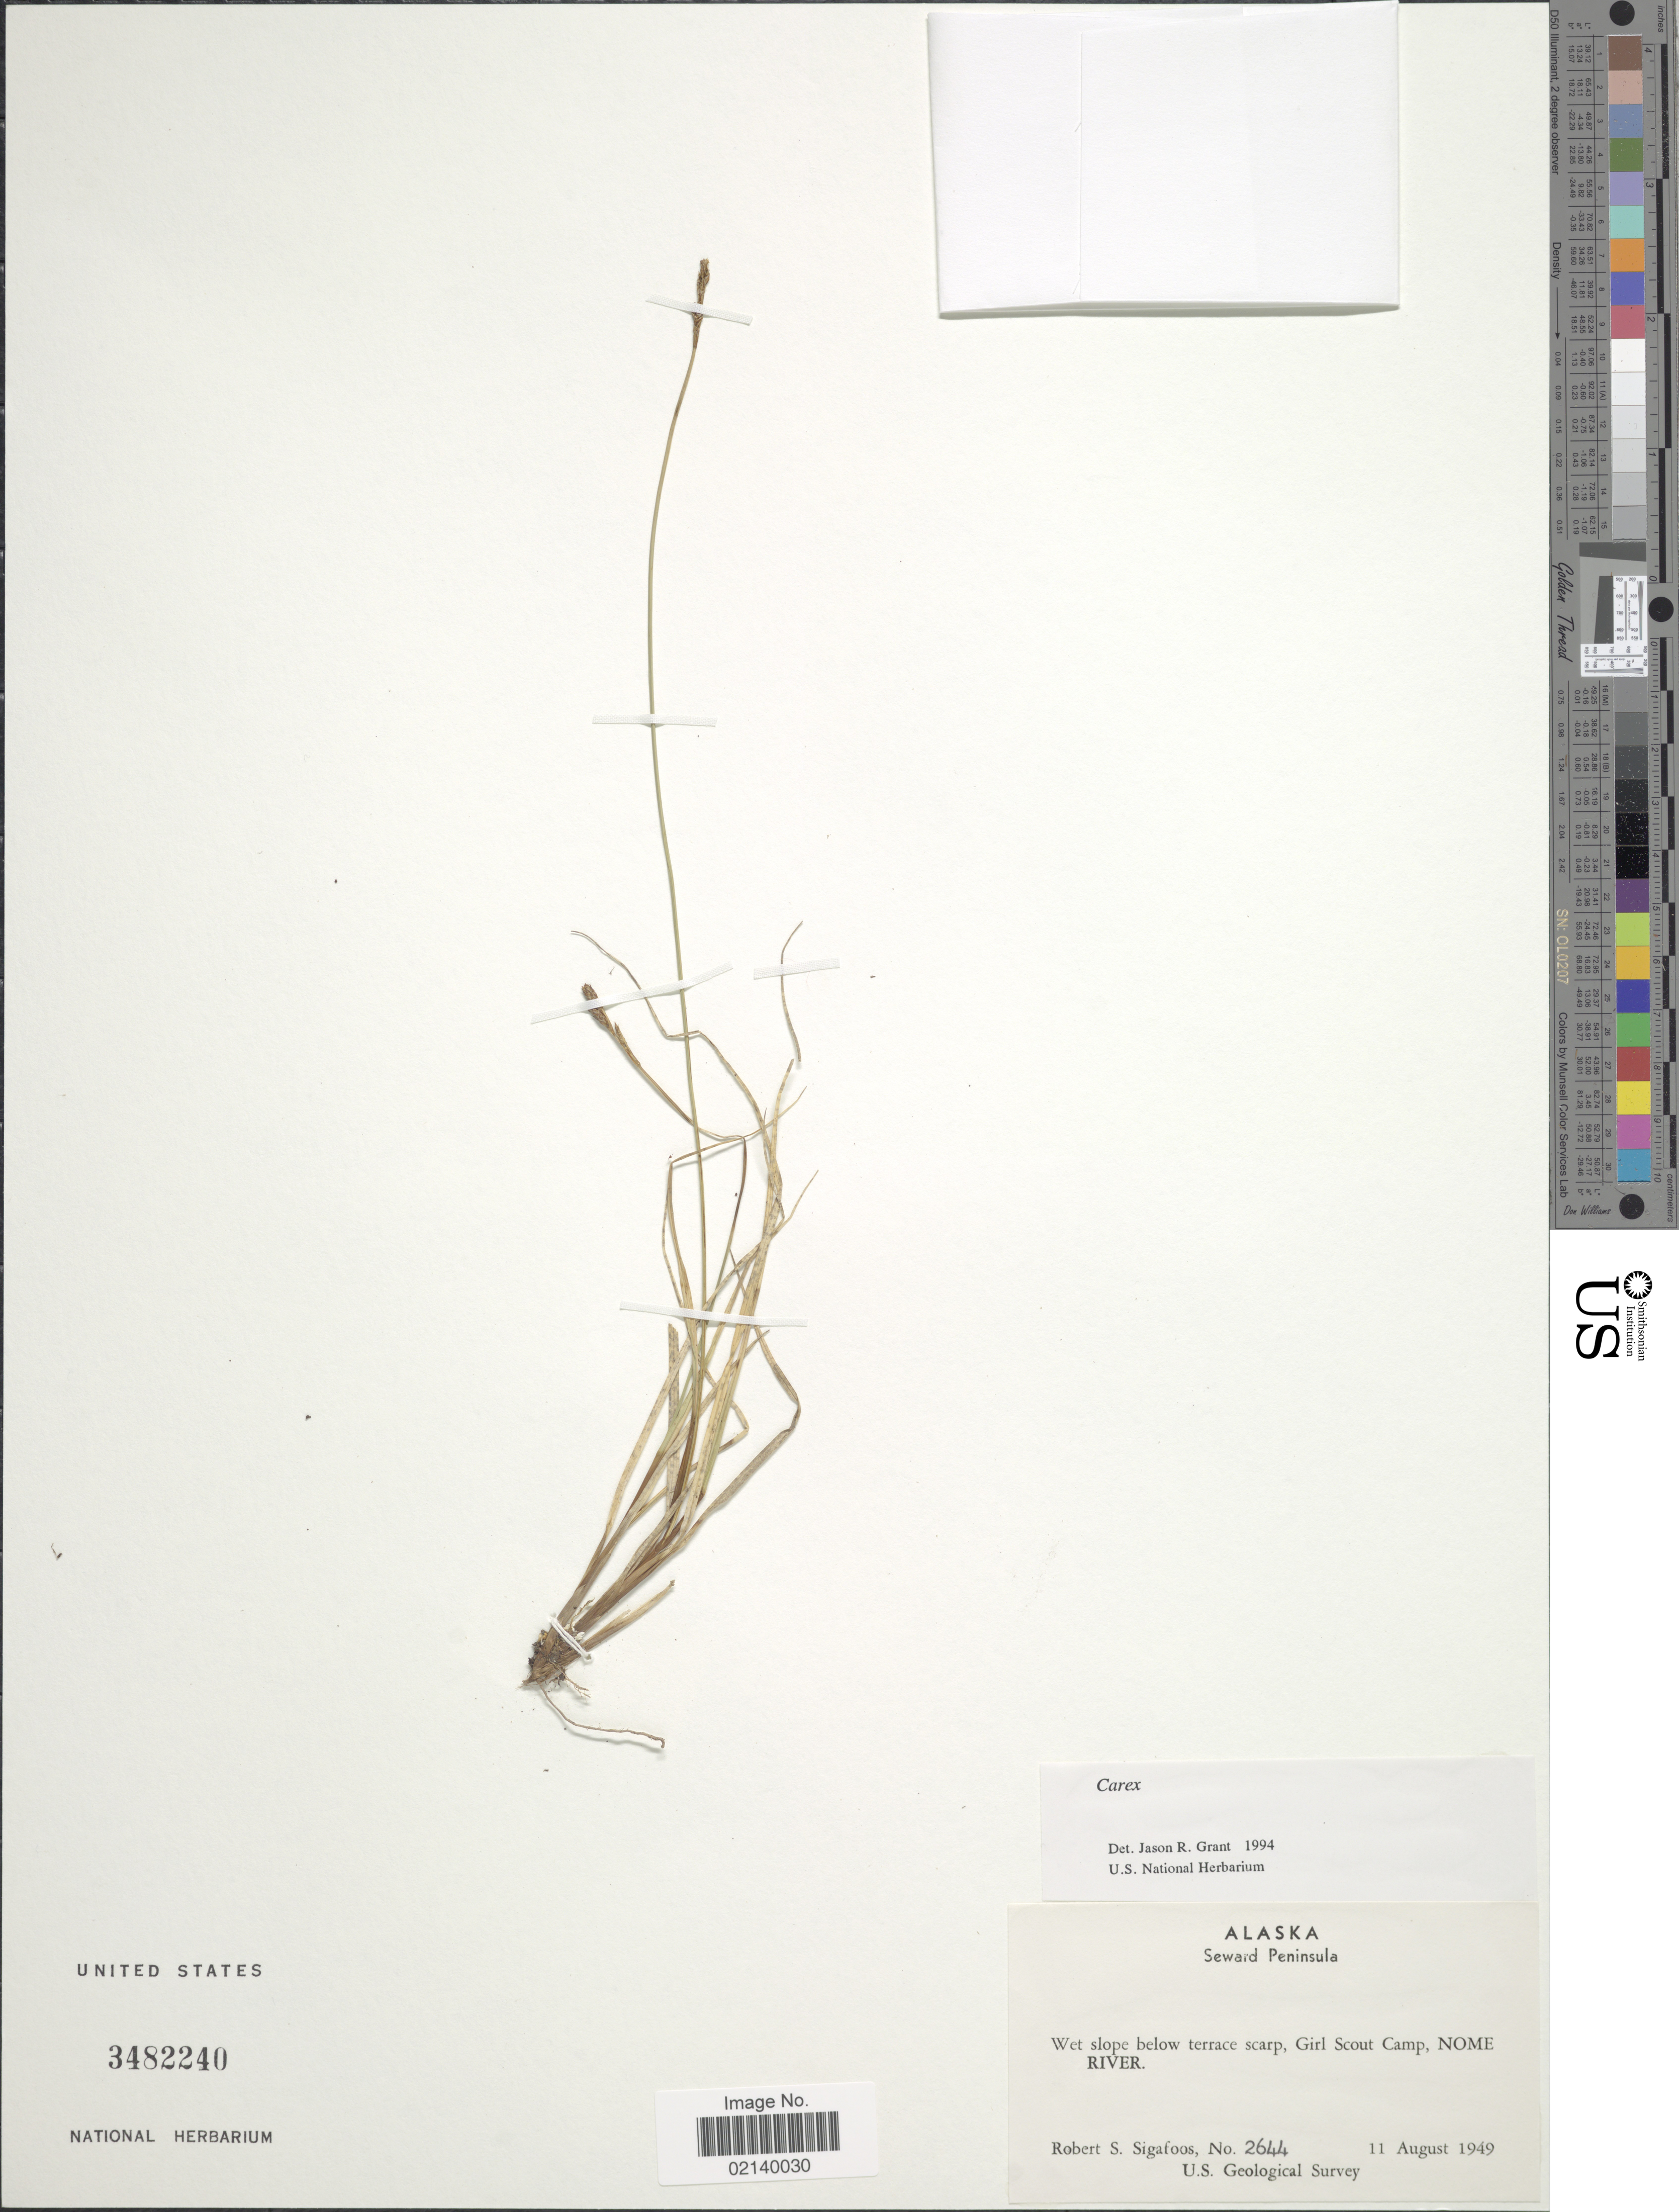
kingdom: Plantae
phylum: Tracheophyta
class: Liliopsida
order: Poales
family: Cyperaceae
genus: Carex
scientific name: Carex sp.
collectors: R. Sigafoos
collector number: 2644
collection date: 1949-08-11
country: United States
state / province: Alaska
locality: Seward Peninsula, wet slope below terrace scarp, Girl Scout Camp, Nome River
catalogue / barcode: US 3482240